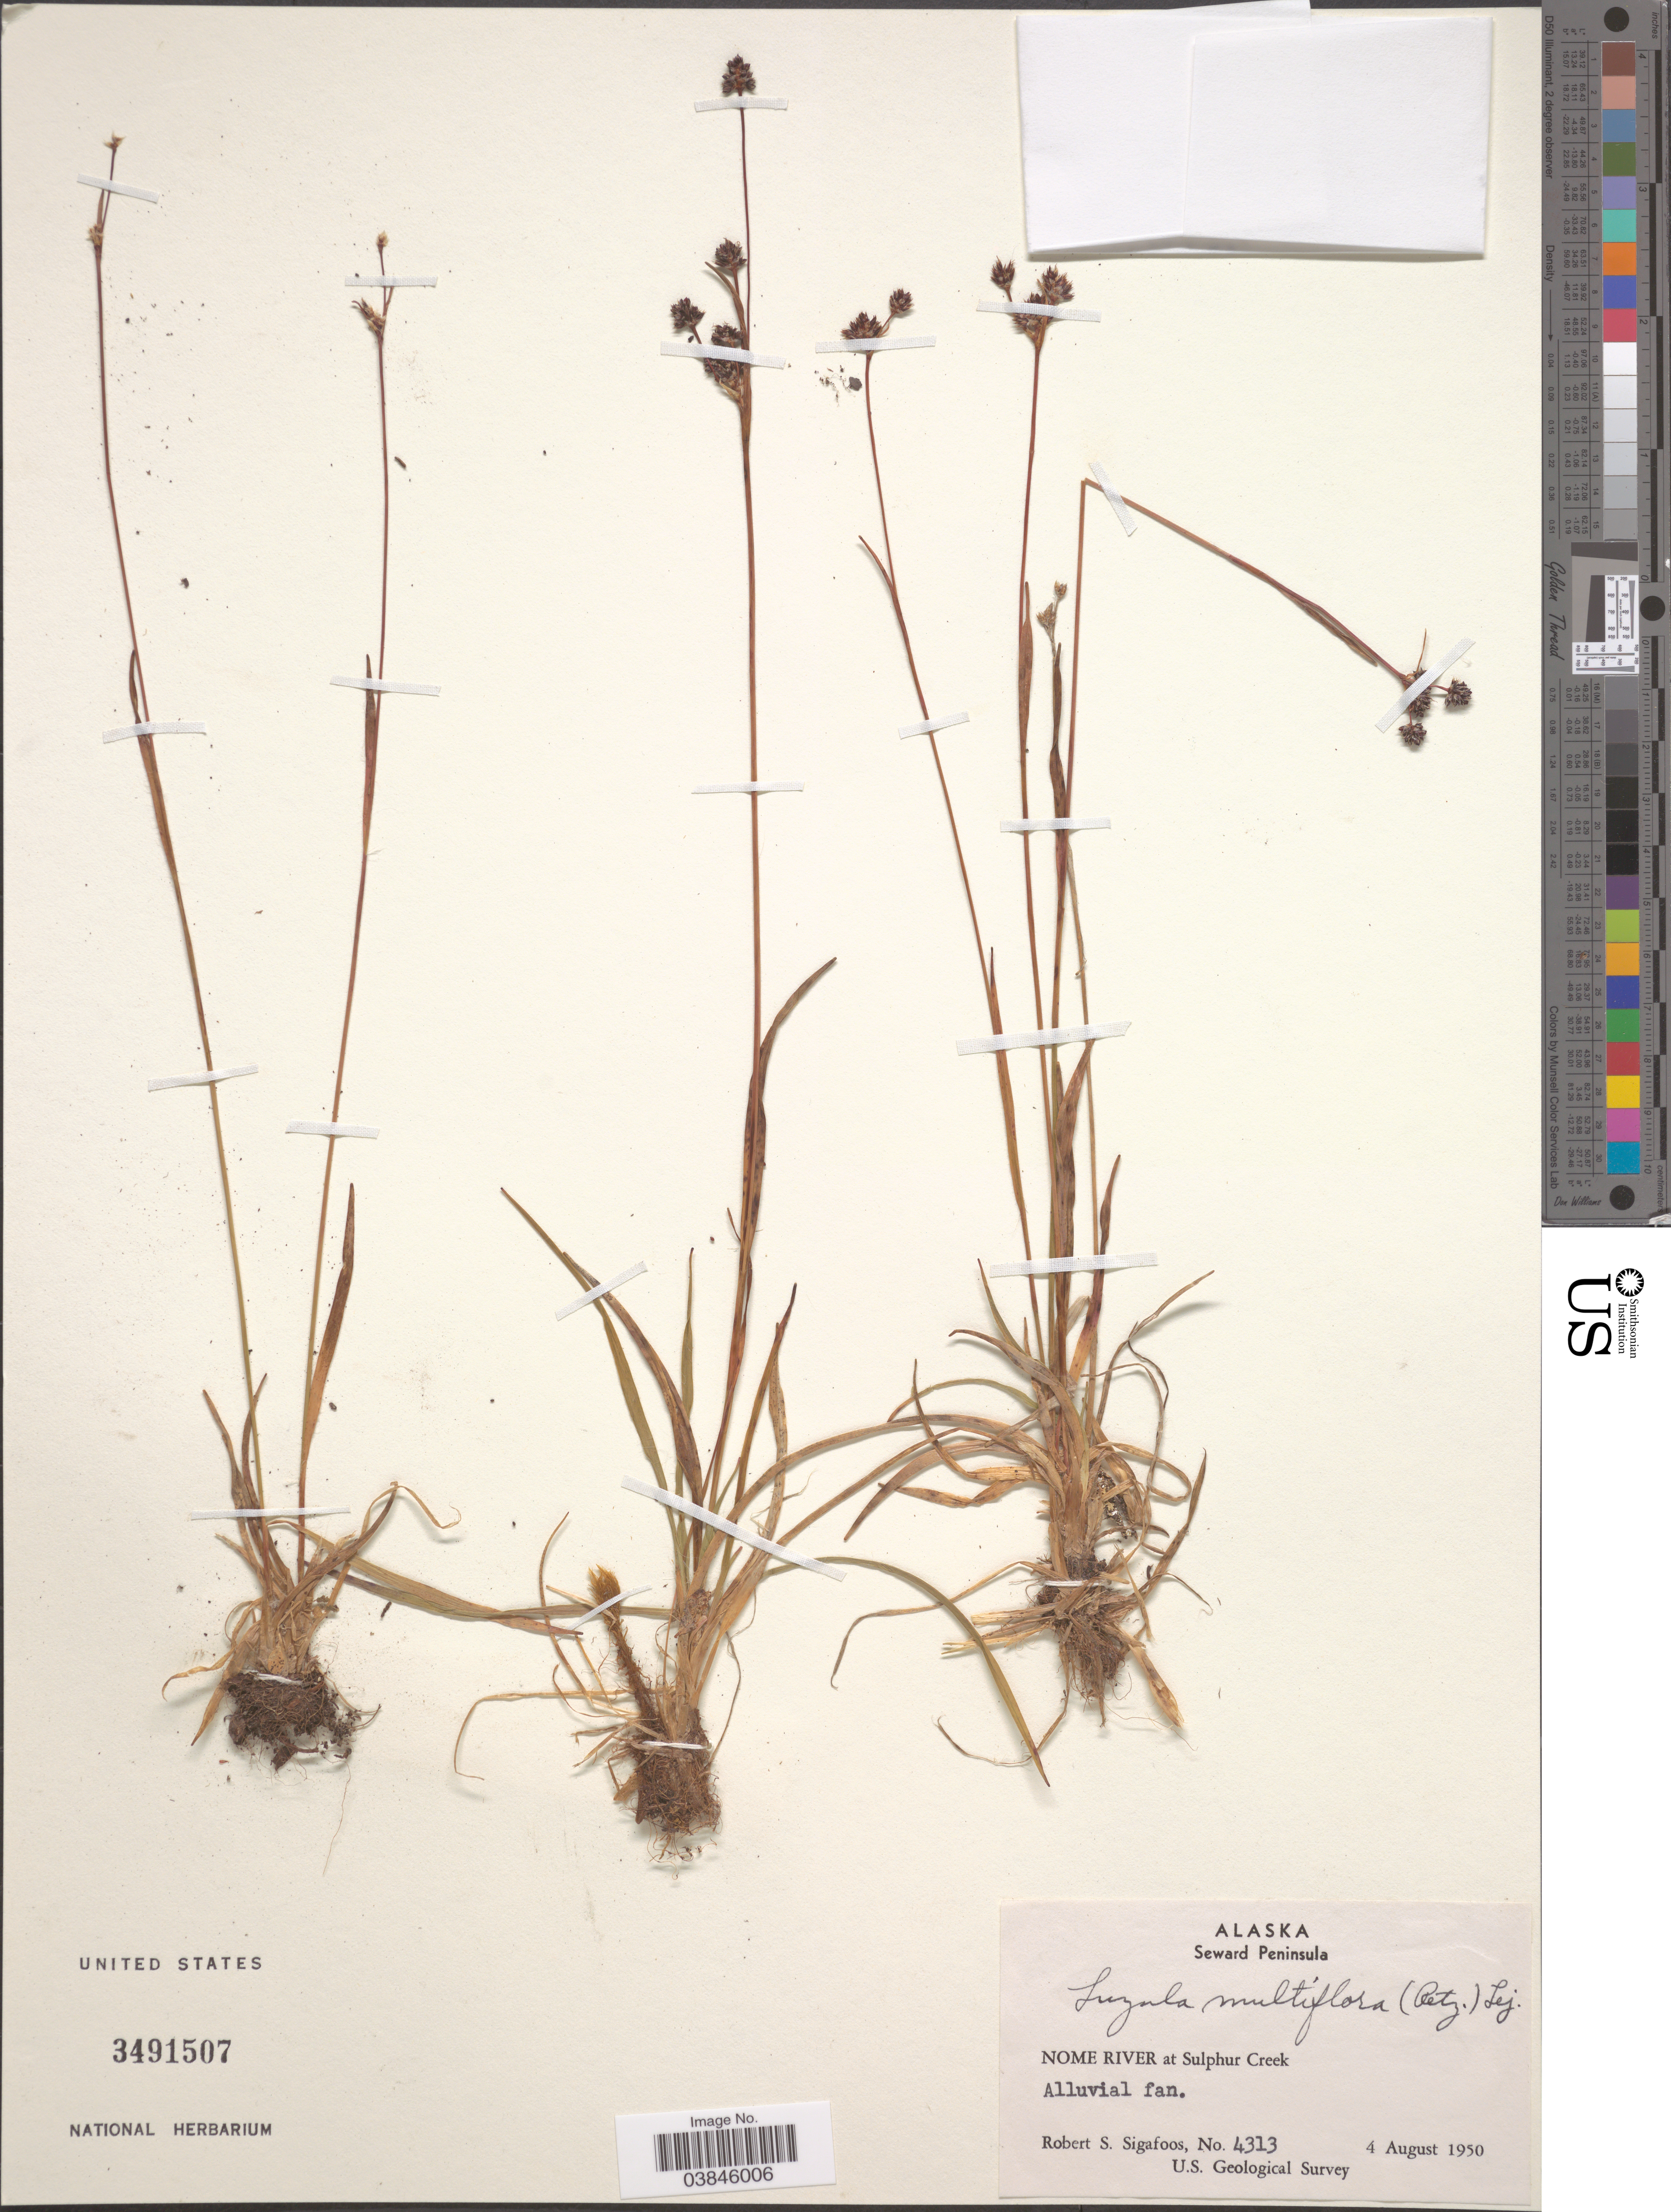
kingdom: Plantae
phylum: Tracheophyta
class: Liliopsida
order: Poales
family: Juncaceae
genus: Luzula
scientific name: Luzula multiflora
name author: (Ehrh.) Lej.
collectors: R. Sigafoos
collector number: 4313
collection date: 1950-08-04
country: United States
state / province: Alaska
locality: Seward Peninsula. Nome River at Suphur Creek.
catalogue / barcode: US 3491507